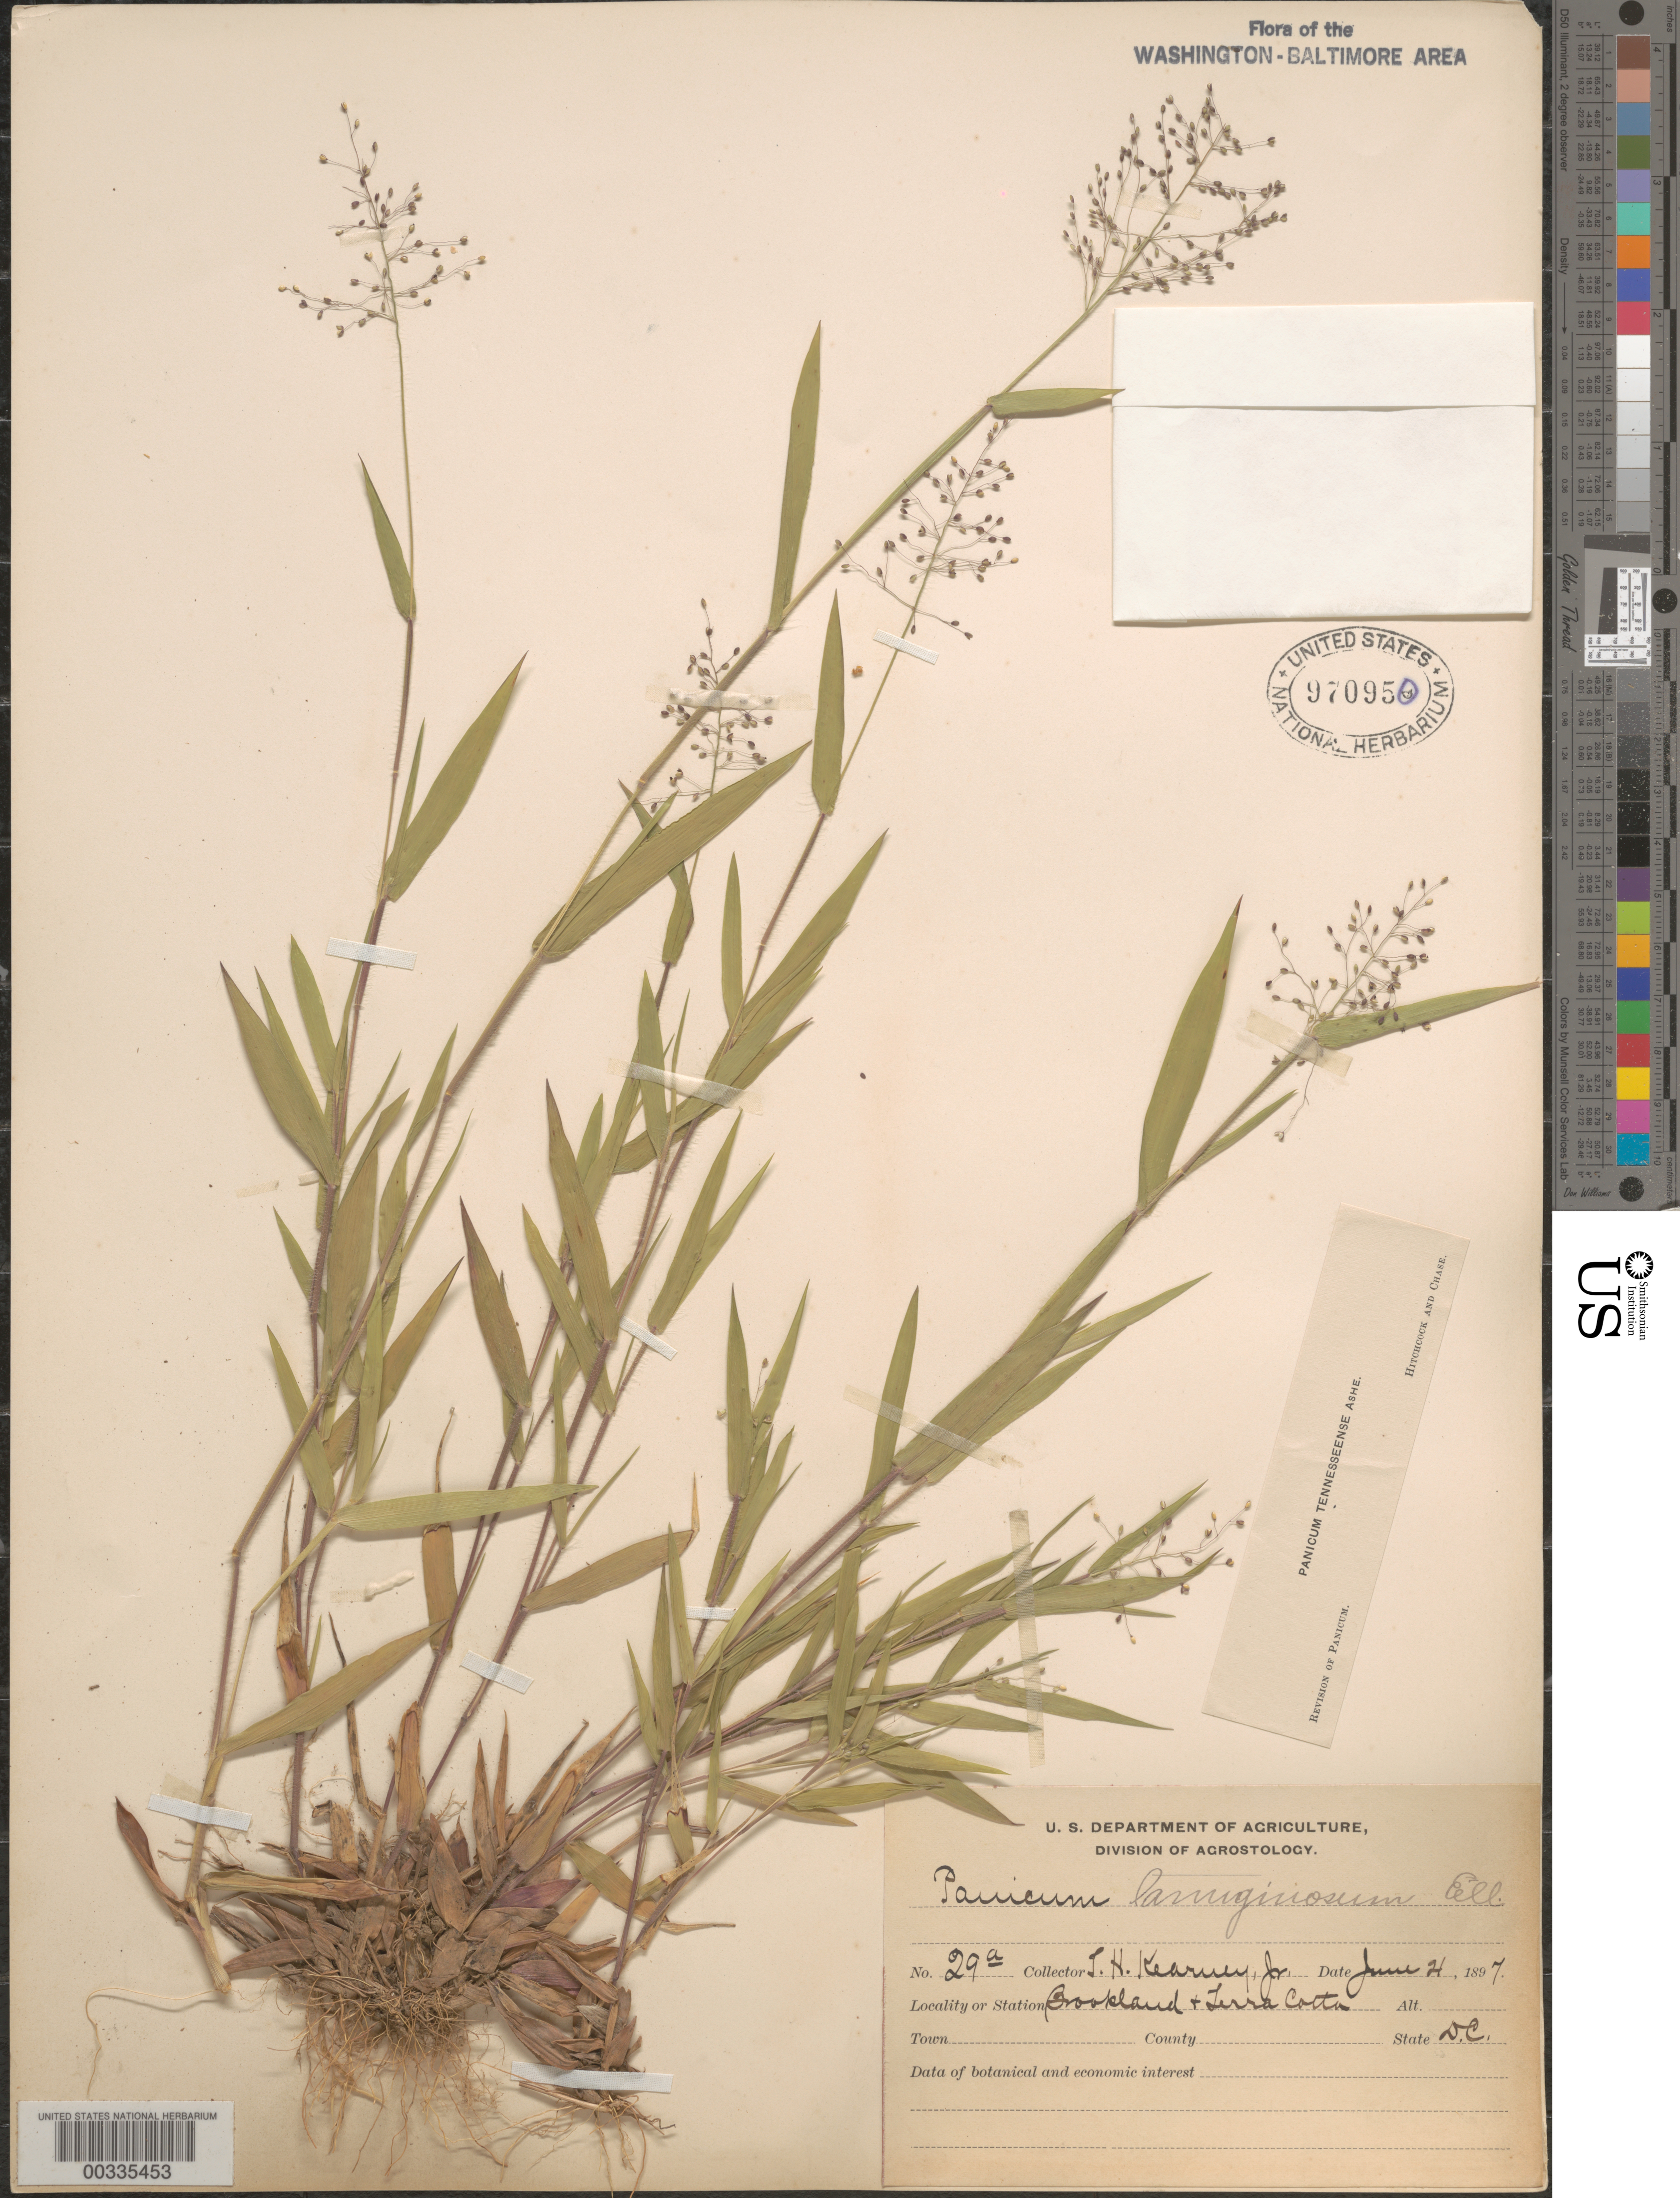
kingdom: Plantae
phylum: Tracheophyta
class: Liliopsida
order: Poales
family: Poaceae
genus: Dichanthelium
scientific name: Dichanthelium acuminatum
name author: (Sw.) Gould & C.A. Clark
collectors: T. H. Kearney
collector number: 29A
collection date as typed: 21 Jun 1897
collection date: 1897-06-21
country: United States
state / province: District of Columbia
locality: Brookland & Terra Cotta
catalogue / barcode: US 970950